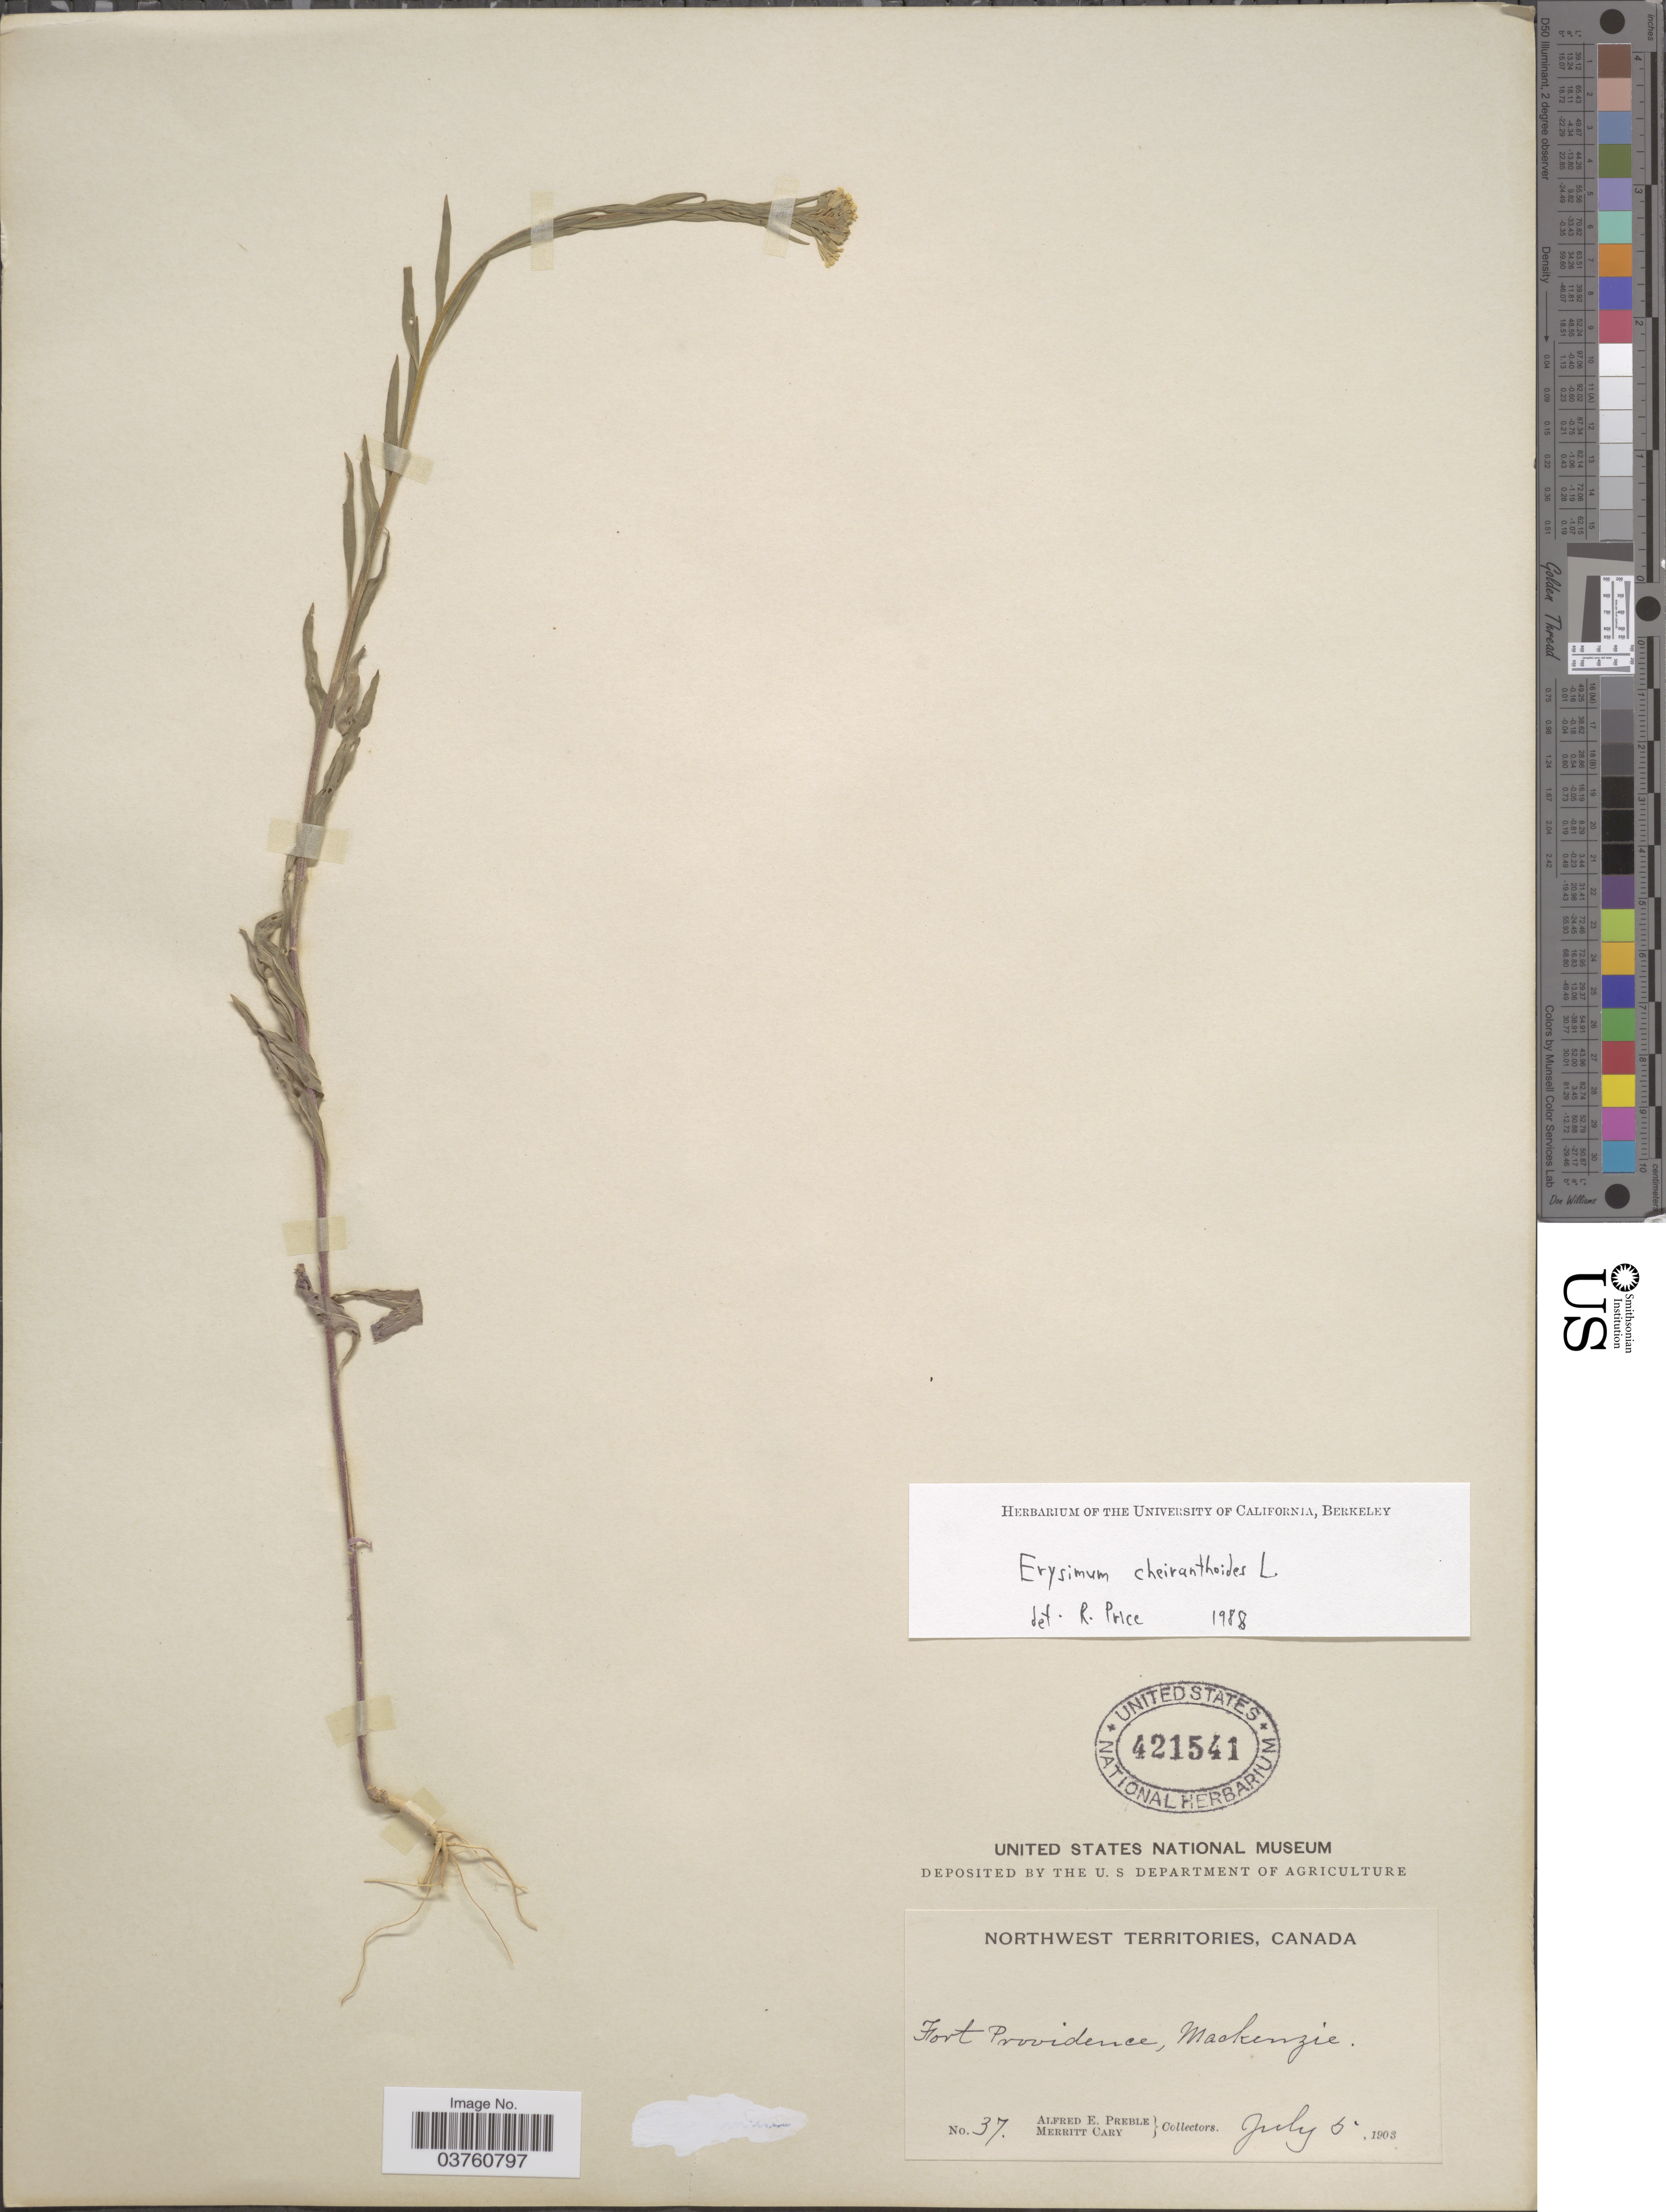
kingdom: Plantae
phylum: Tracheophyta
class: Magnoliopsida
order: Brassicales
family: Brassicaceae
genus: Erysimum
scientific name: Erysimum cheiranthoides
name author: L.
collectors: A. Preble & M. Cary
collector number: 37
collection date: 1903-07-05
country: Canada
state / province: Northwest Territories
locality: Fort Providence, Mackenzie.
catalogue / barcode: US 421541